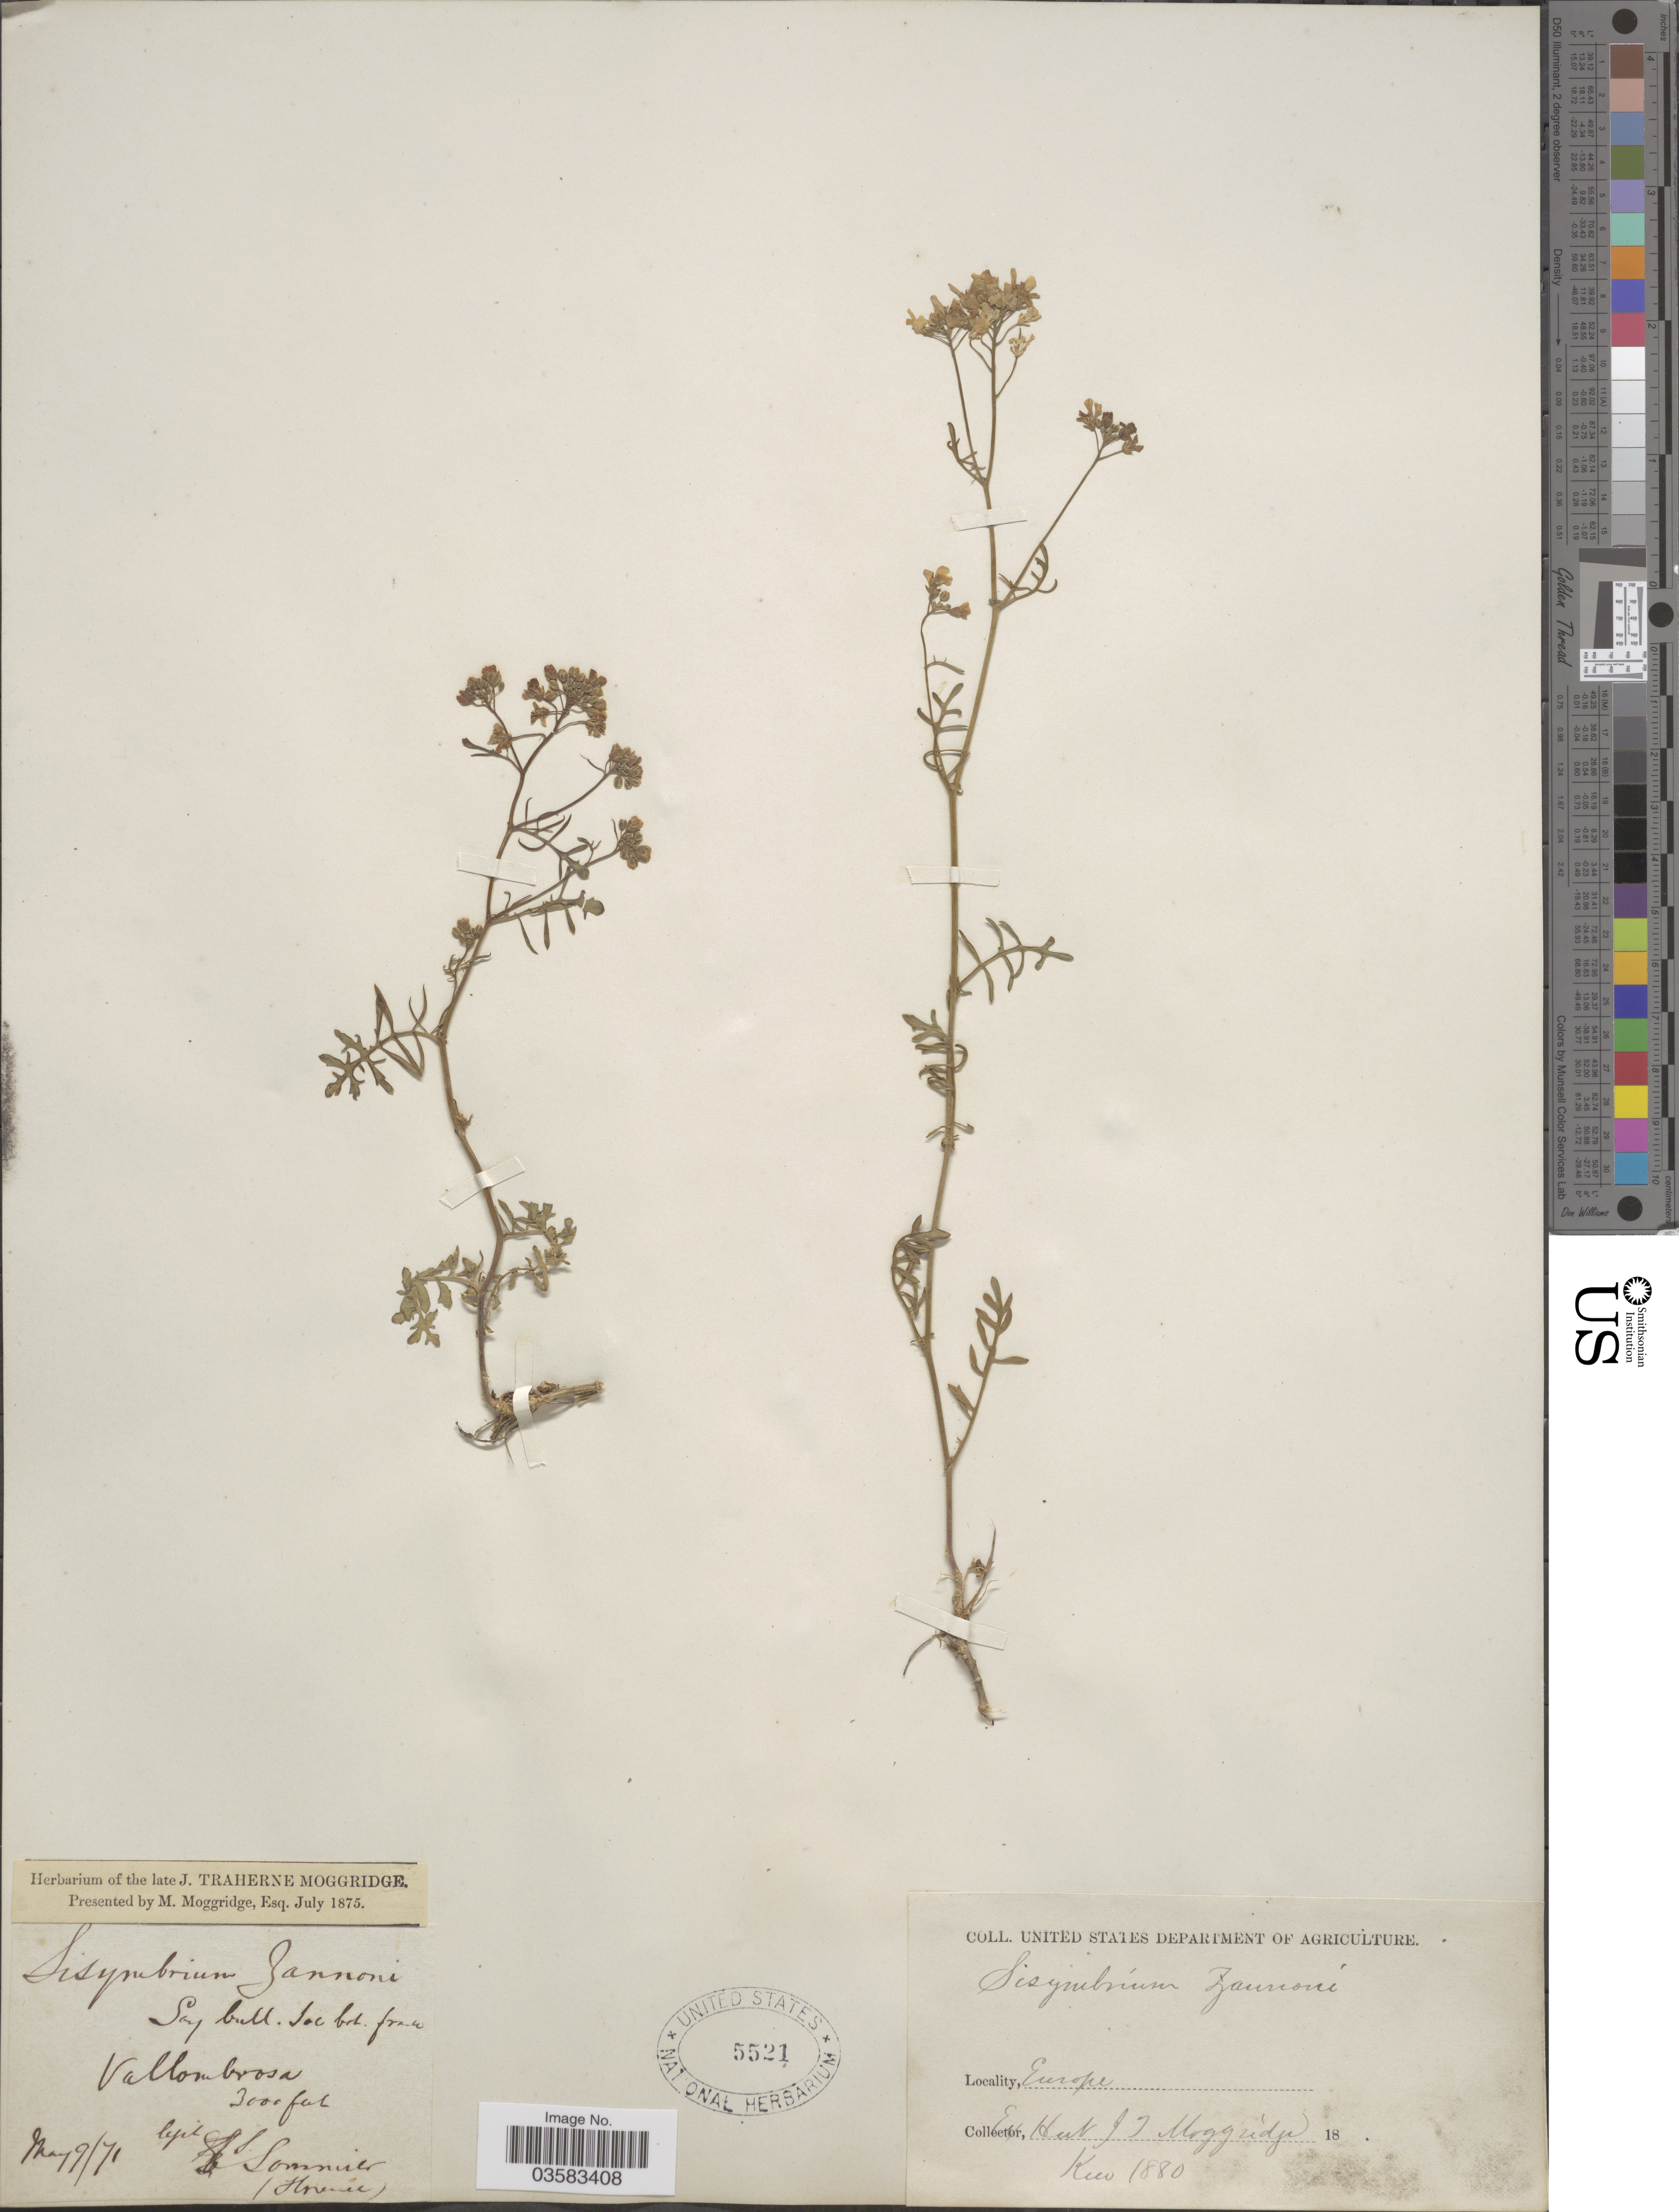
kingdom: Plantae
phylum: Tracheophyta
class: Magnoliopsida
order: Brassicales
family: Brassicaceae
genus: Sisymbrium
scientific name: Sisymbrium zanonii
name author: J. Gay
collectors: S. Sommier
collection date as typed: Transcribed d/m/y: 9/5/71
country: Italy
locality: Europe, Vallombrosa [interpreted].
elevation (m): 914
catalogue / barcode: US 5521